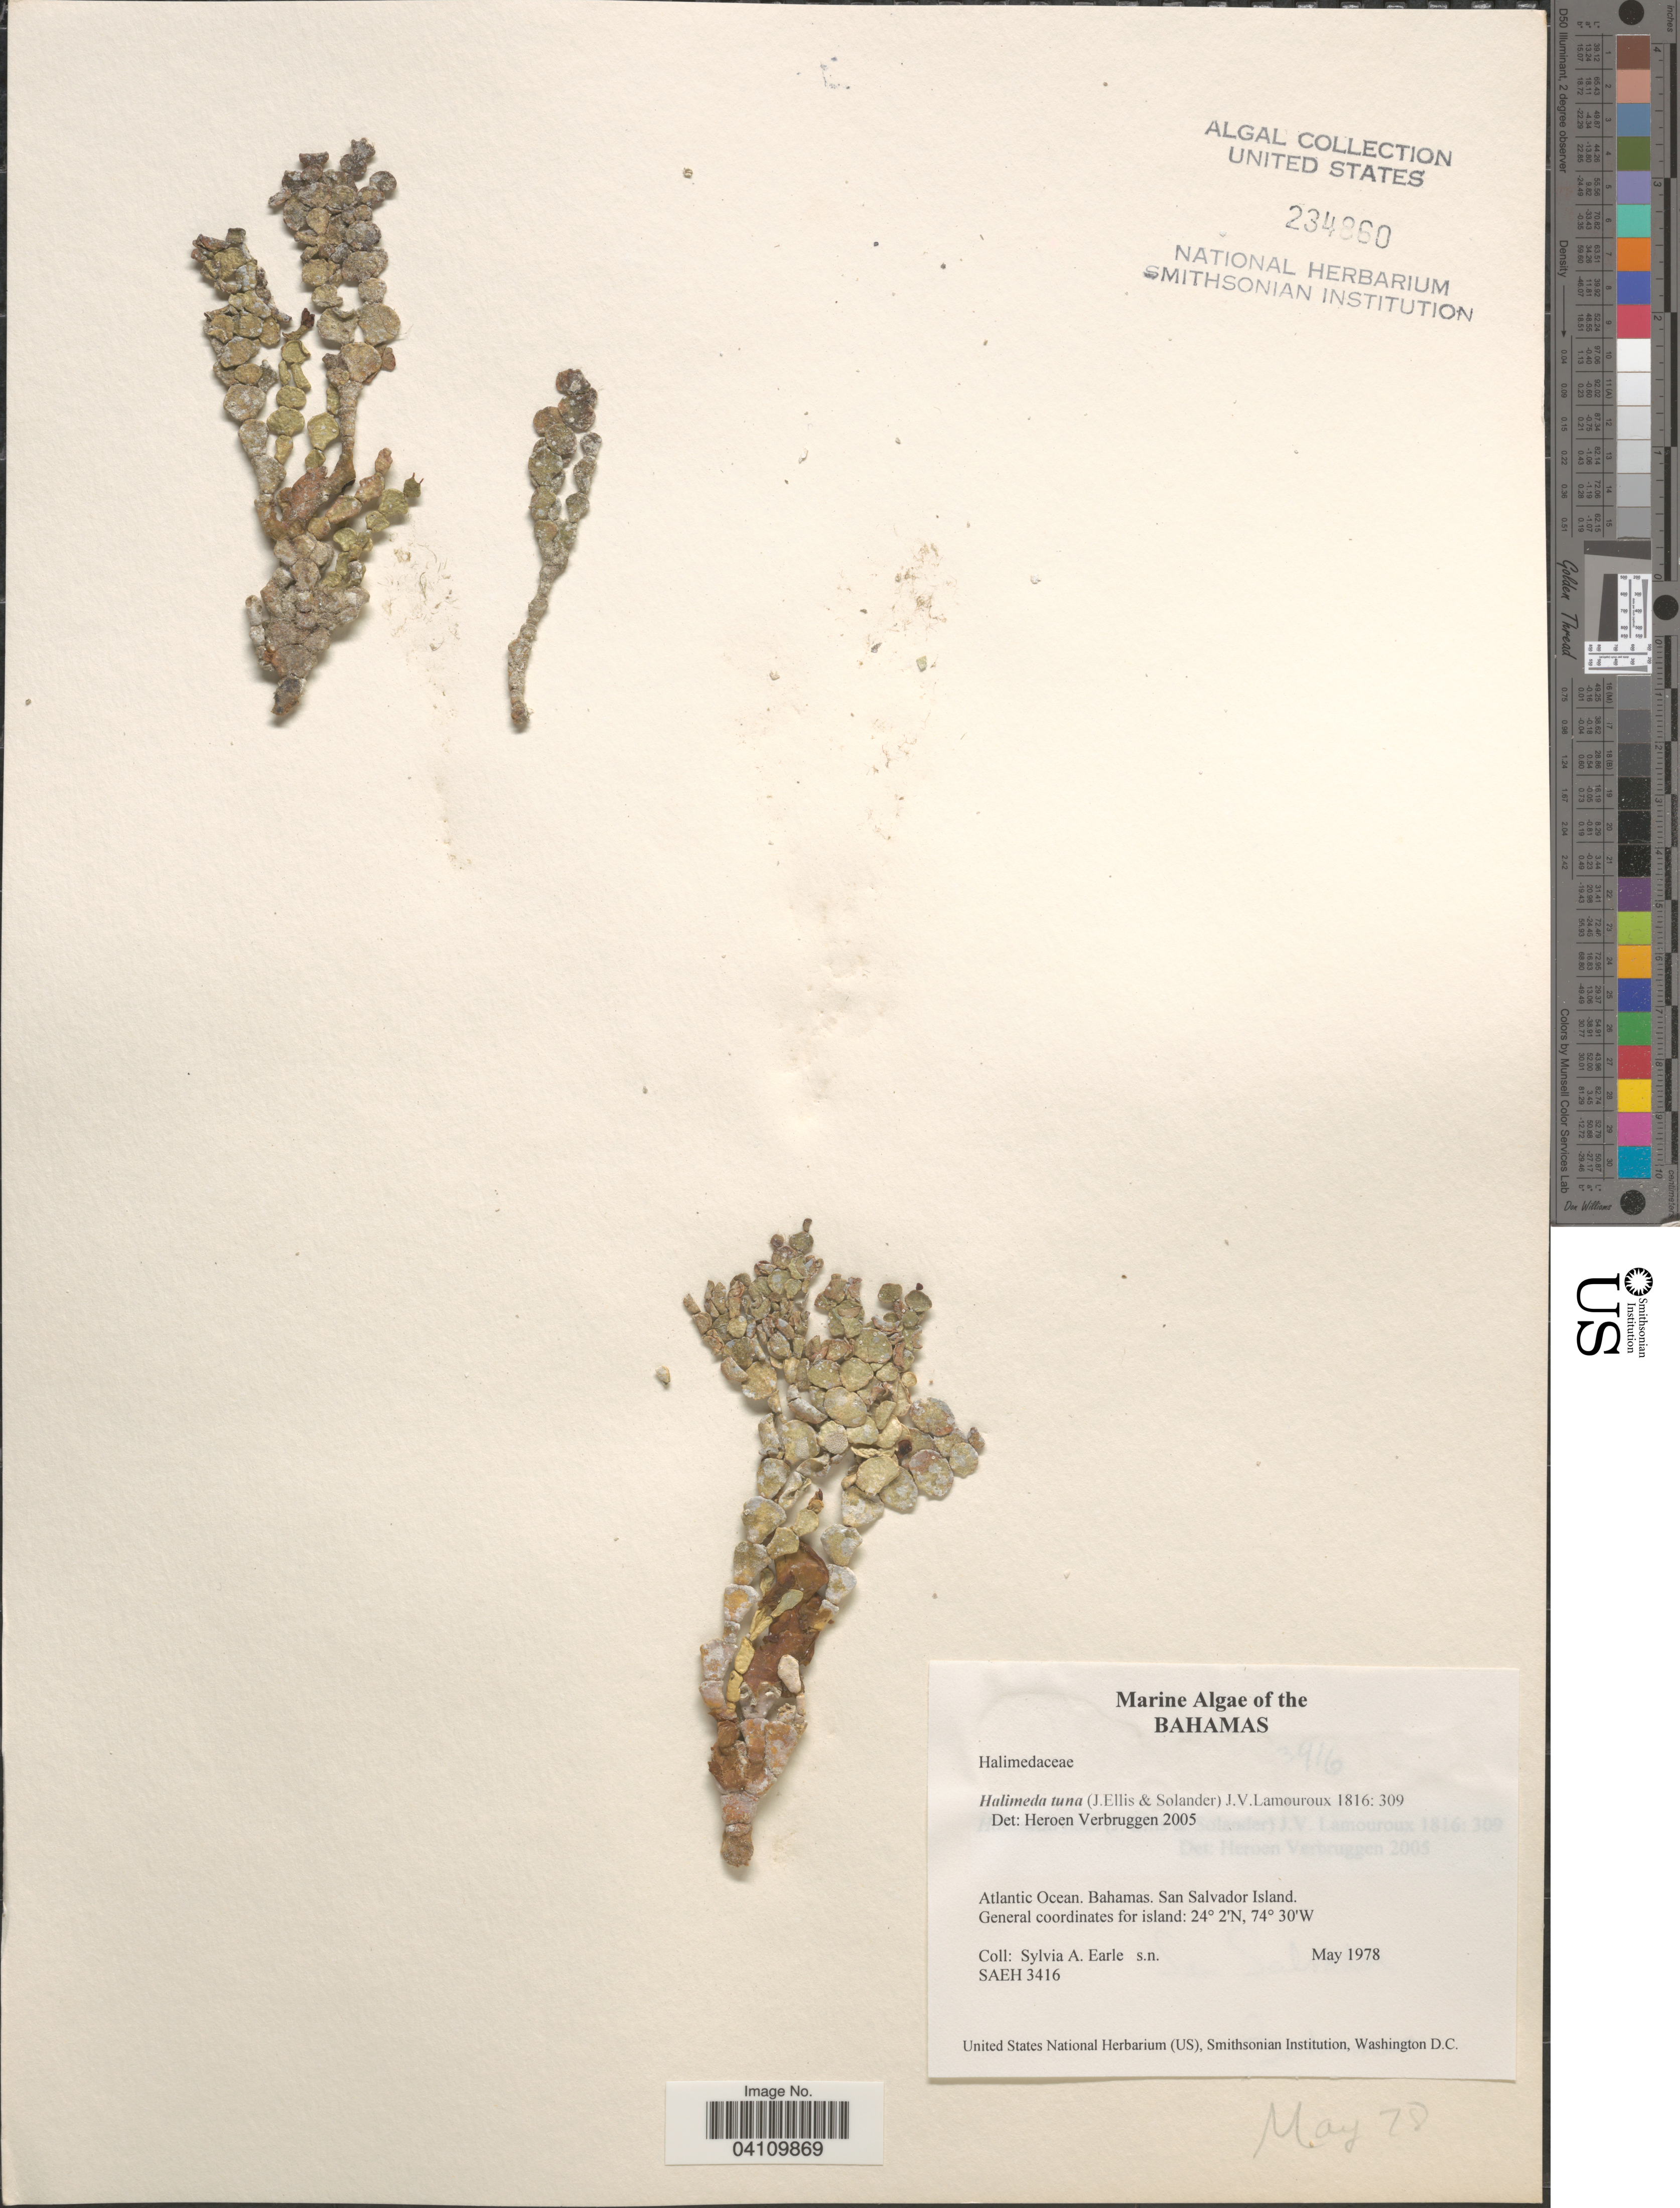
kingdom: Plantae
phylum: Chlorophyta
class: Ulvophyceae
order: Bryopsidales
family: Halimedaceae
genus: Halimeda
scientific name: Halimeda tuna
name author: (J. Ellis & Sol.) J.V.Lamouroux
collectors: S. A. Earle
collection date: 1978-05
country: Bahamas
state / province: San Salvador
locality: Atlantic Ocean. San Salvador Island.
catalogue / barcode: US 234860